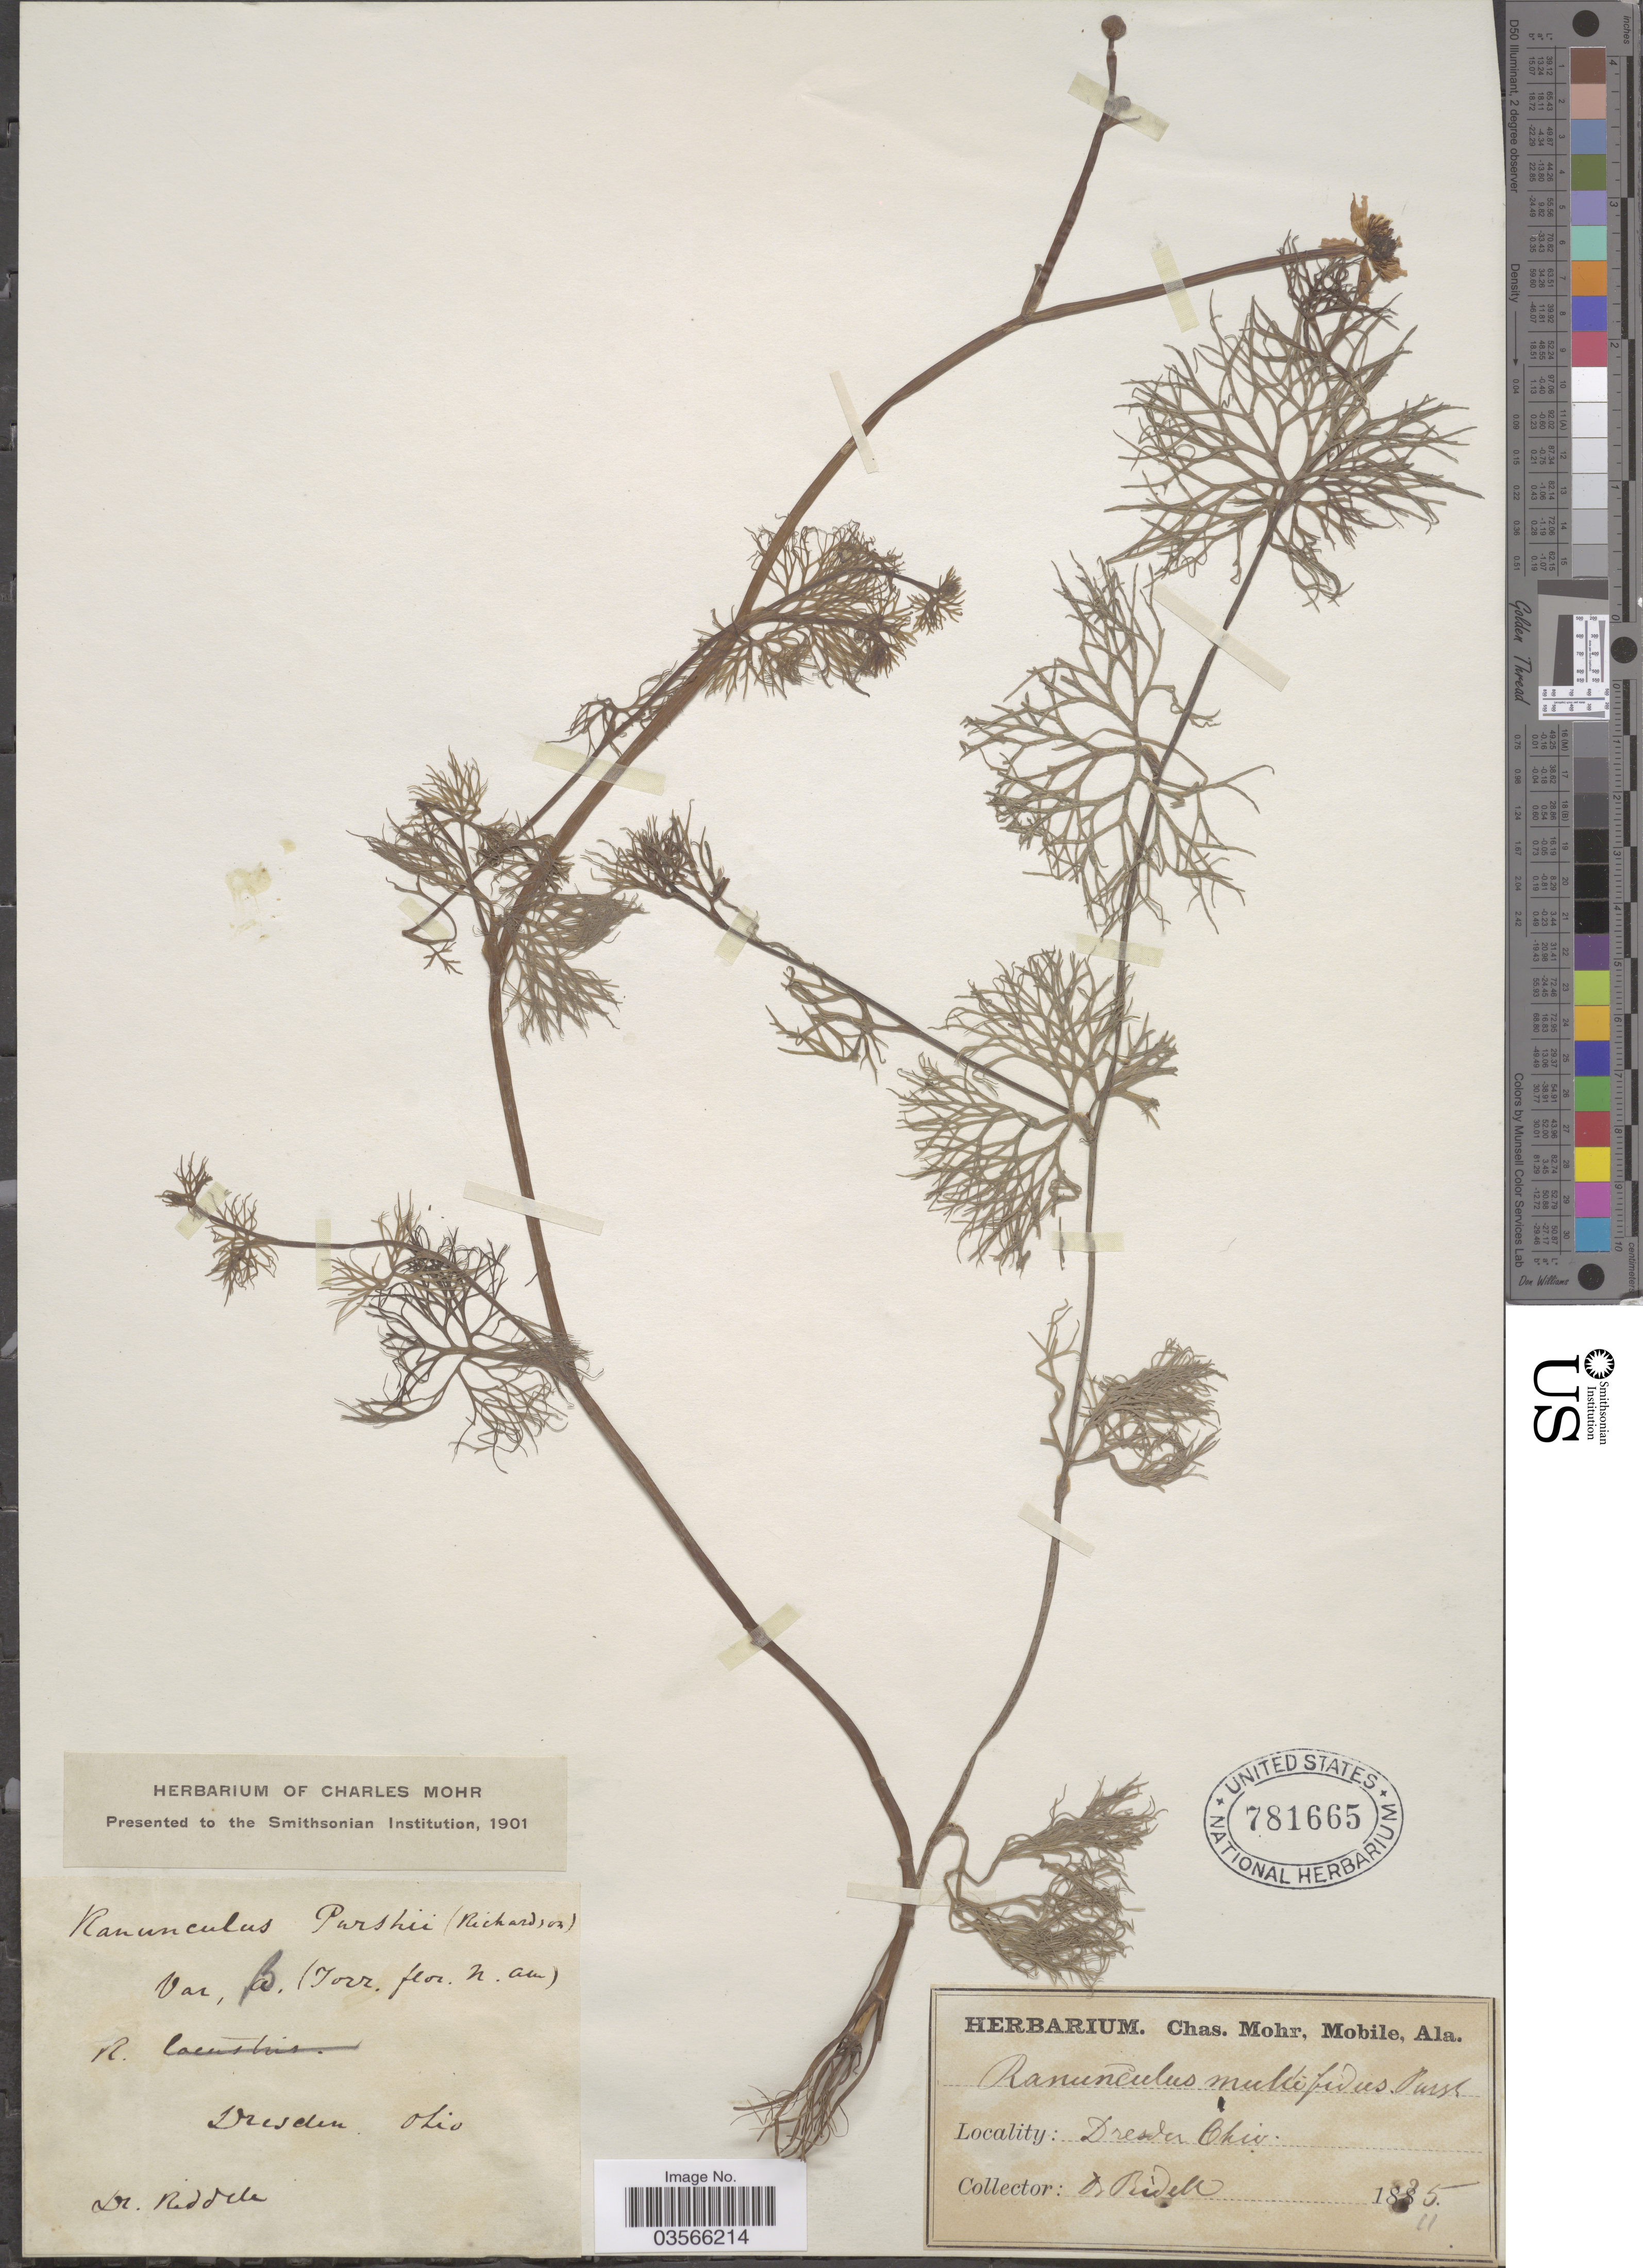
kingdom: Plantae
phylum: Tracheophyta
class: Magnoliopsida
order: Ranunculales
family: Ranunculaceae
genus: Ranunculus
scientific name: Ranunculus flabellaris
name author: Raf.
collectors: Riddell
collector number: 11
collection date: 1835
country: United States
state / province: Ohio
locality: Dresden.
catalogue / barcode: US 781665